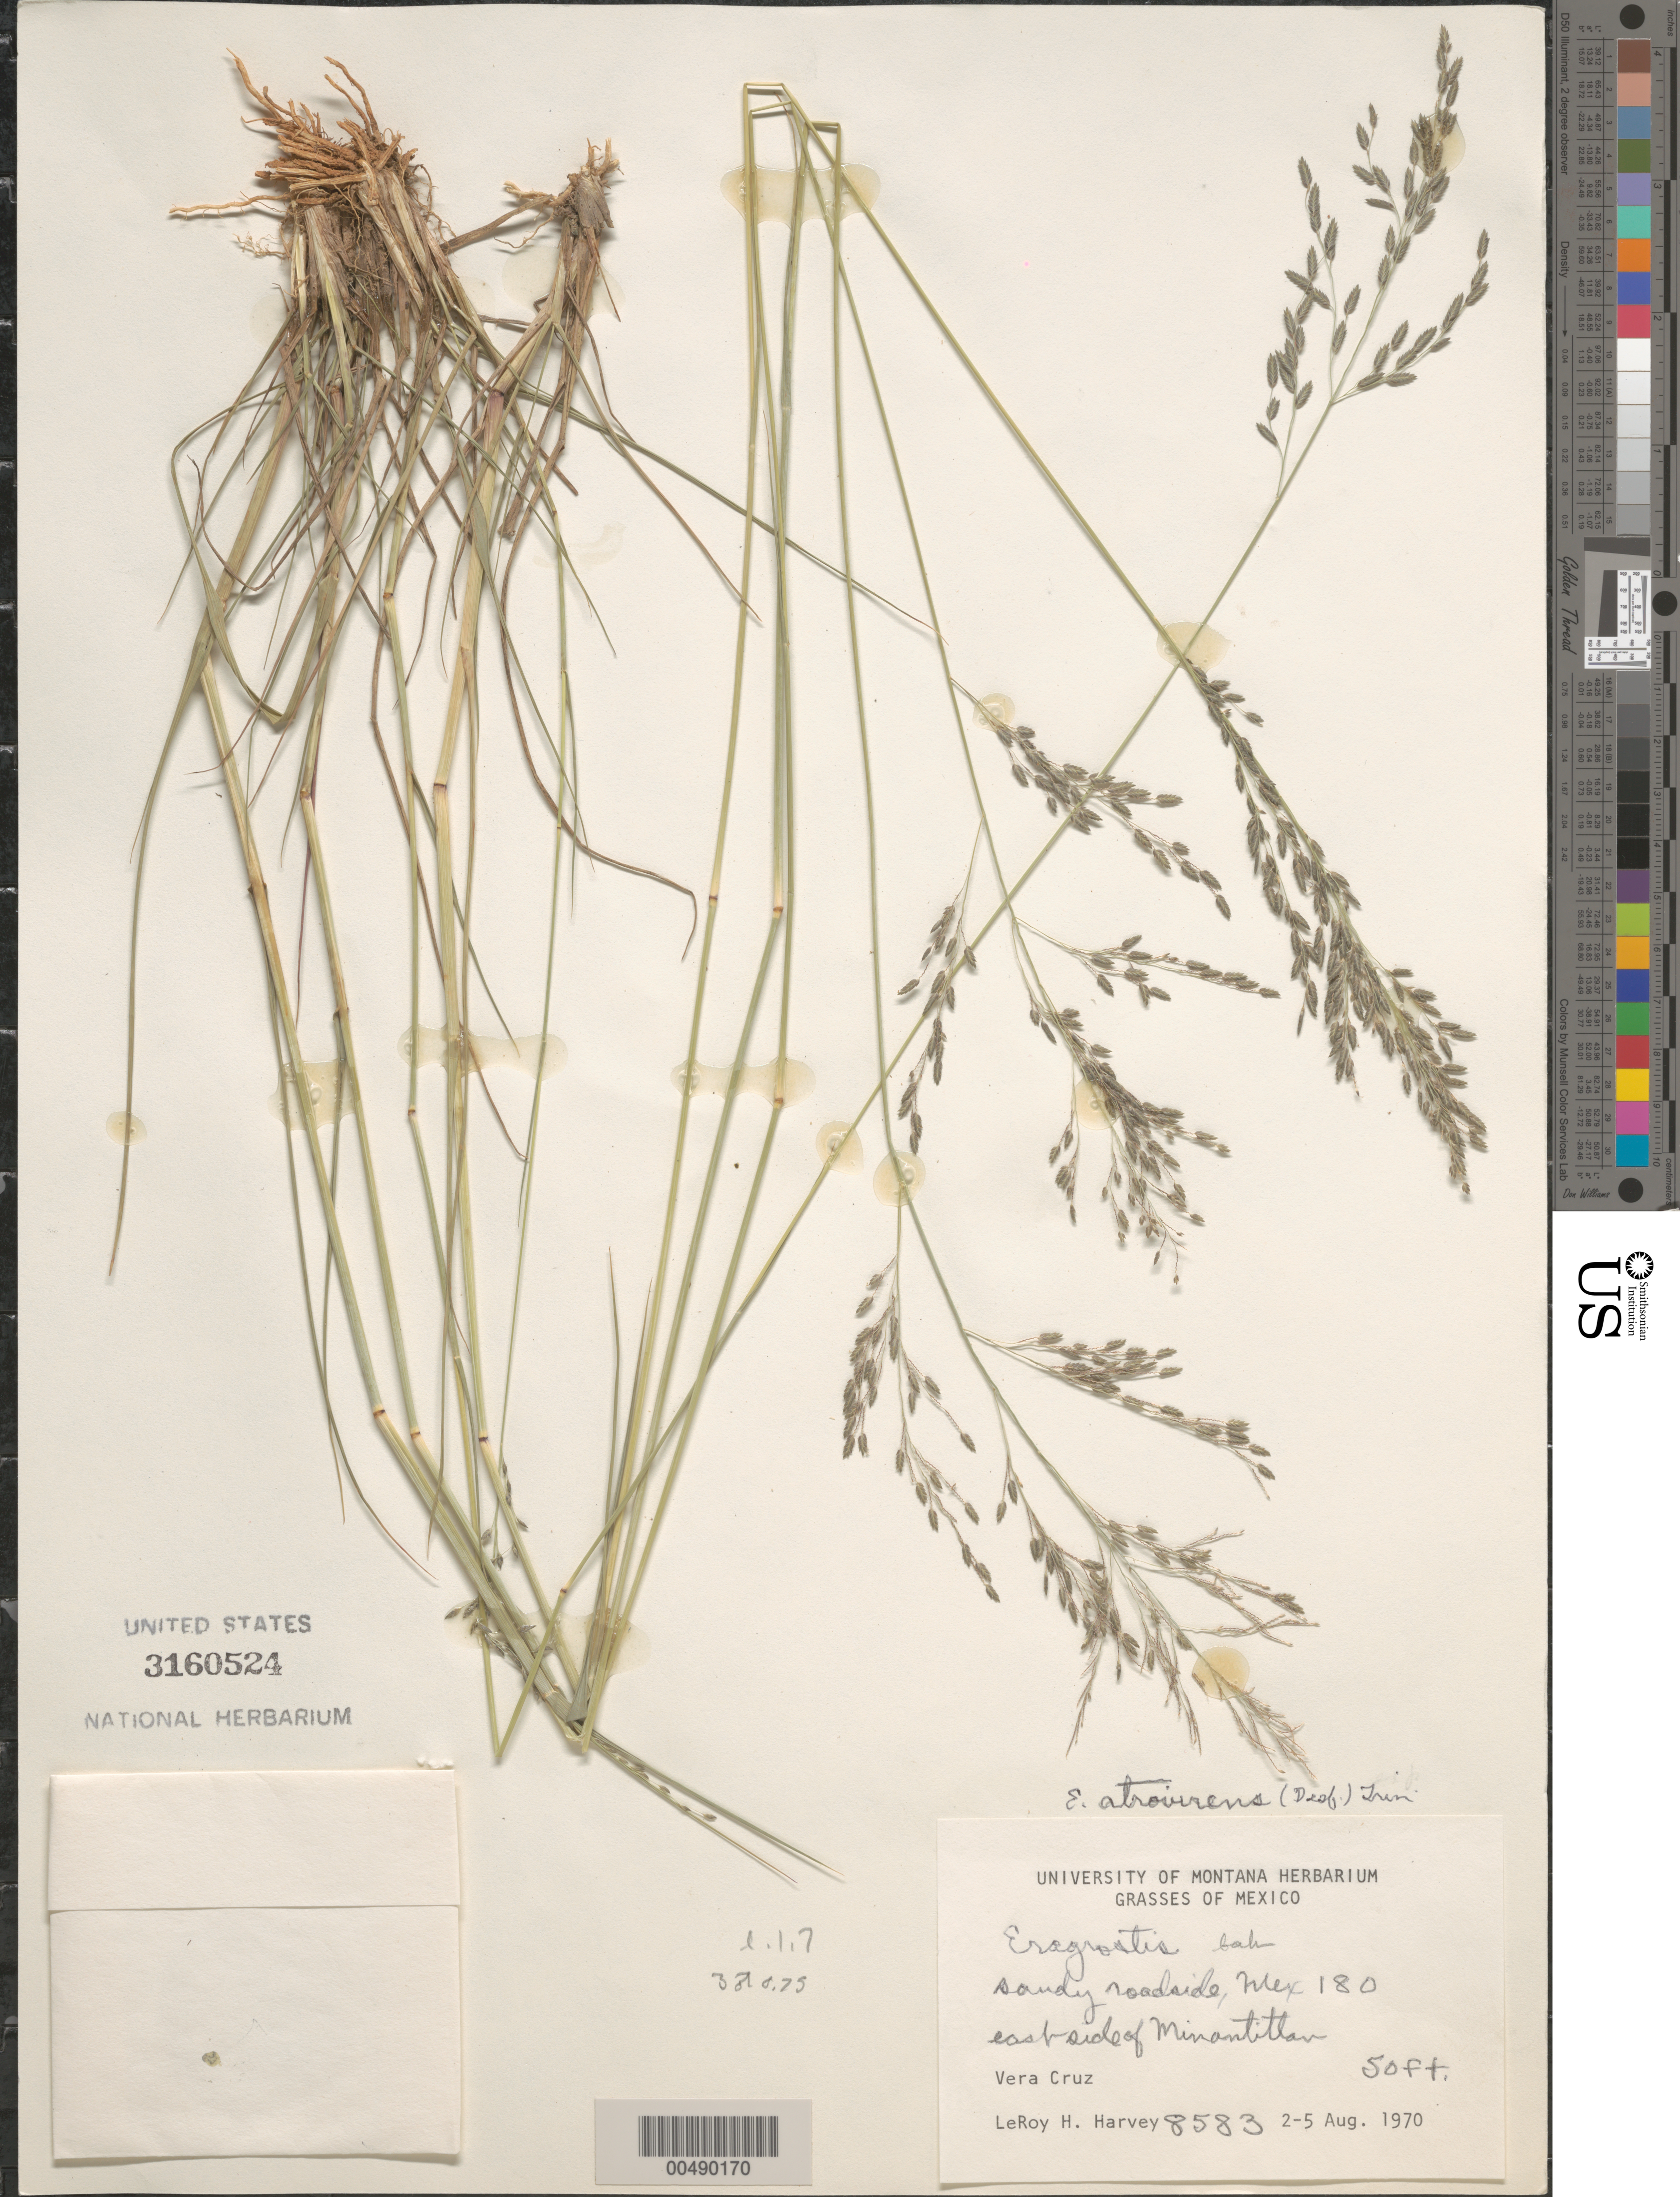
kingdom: Plantae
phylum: Tracheophyta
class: Liliopsida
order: Poales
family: Poaceae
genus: Eragrostis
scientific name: Eragrostis atrovirens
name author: (Desf.) Trin. ex Steud.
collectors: L. H. Harvey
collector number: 8583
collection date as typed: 2 Aug 1970 to 5 Aug 1970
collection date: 1970-08-02/1970-08-05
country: Mexico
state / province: Veracruz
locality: E side of Minantitlan, Mex 180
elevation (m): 15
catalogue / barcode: US 3160524